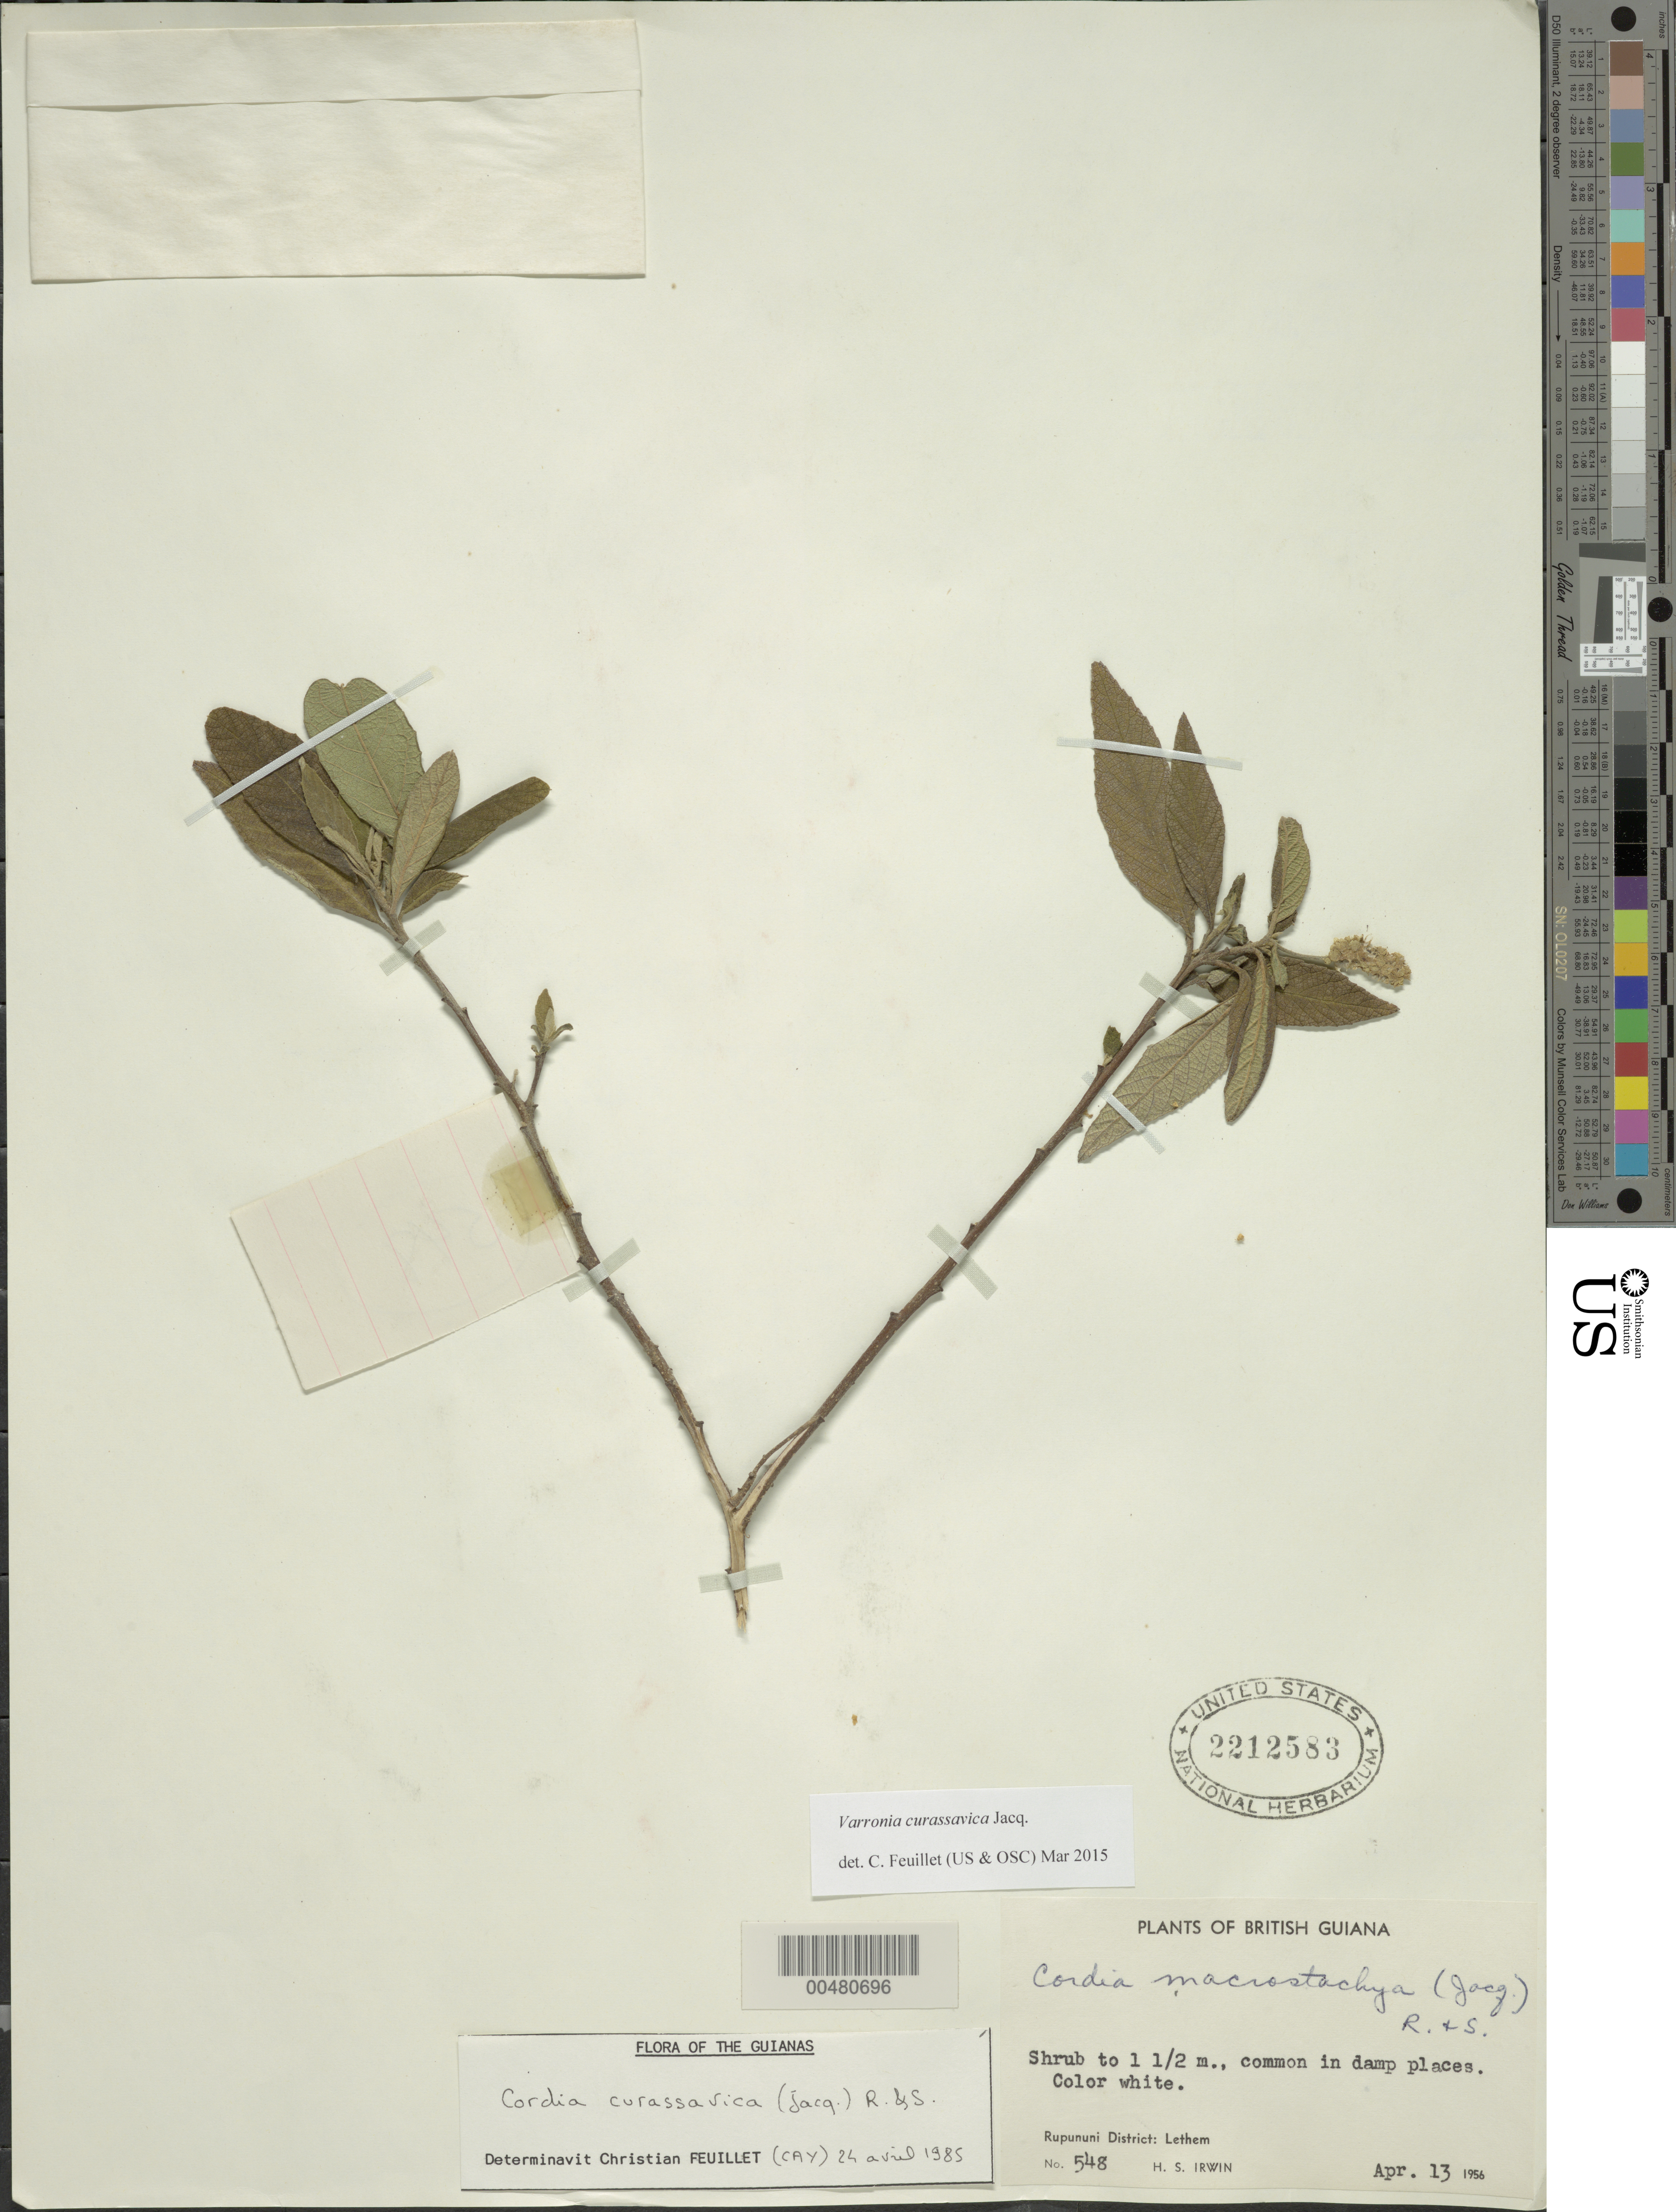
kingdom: Plantae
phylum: Tracheophyta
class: Magnoliopsida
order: Boraginales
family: Cordiaceae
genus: Varronia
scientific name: Varronia curassavica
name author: Jacq.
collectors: H. Irwin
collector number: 548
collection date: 1956-04-13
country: Guyana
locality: British Guiana, Rupununi District: Lethem.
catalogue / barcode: US 2212583